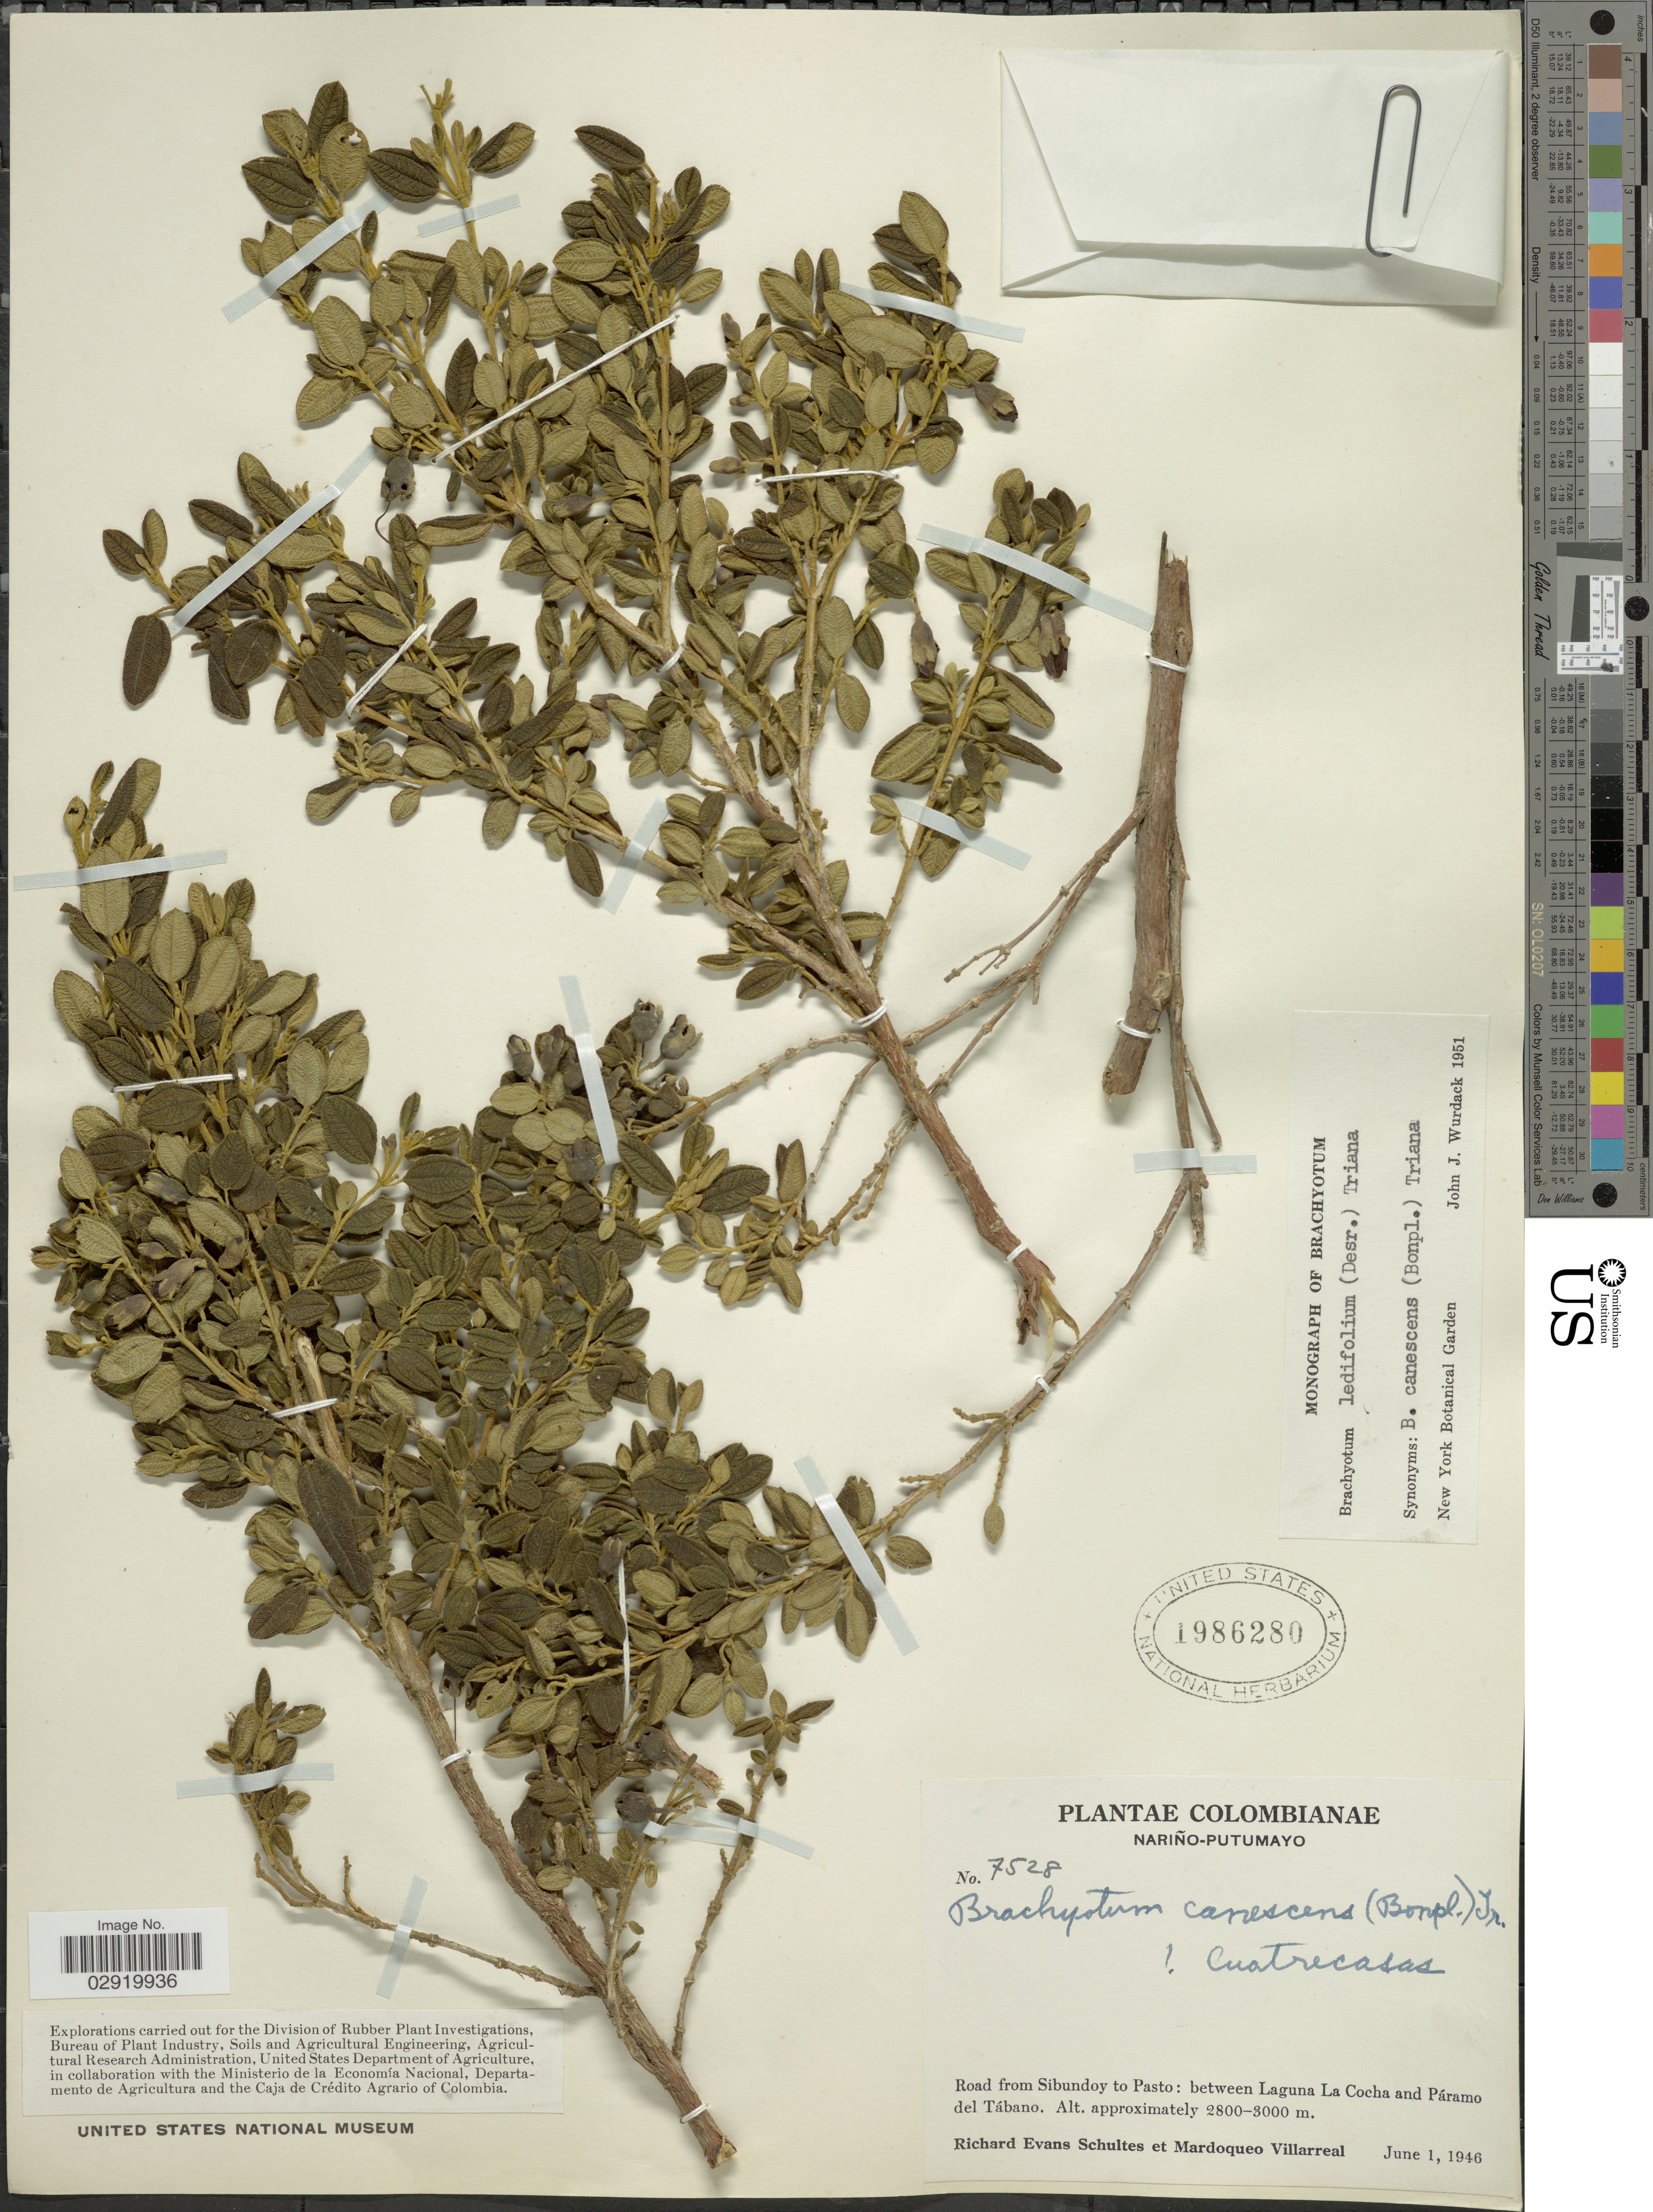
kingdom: Plantae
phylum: Tracheophyta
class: Magnoliopsida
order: Myrtales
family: Melastomataceae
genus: Brachyotum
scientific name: Brachyotum ledifolium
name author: (Desr.) Triana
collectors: R. E. Schultes & M. Villarreal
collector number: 7528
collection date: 1946-06-01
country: Colombia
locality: Nariño-Putumayo. Road from Sibundoy to Pasto: between Laguna La Cocha and Páramo del Tábano.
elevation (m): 2800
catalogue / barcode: US 1986280